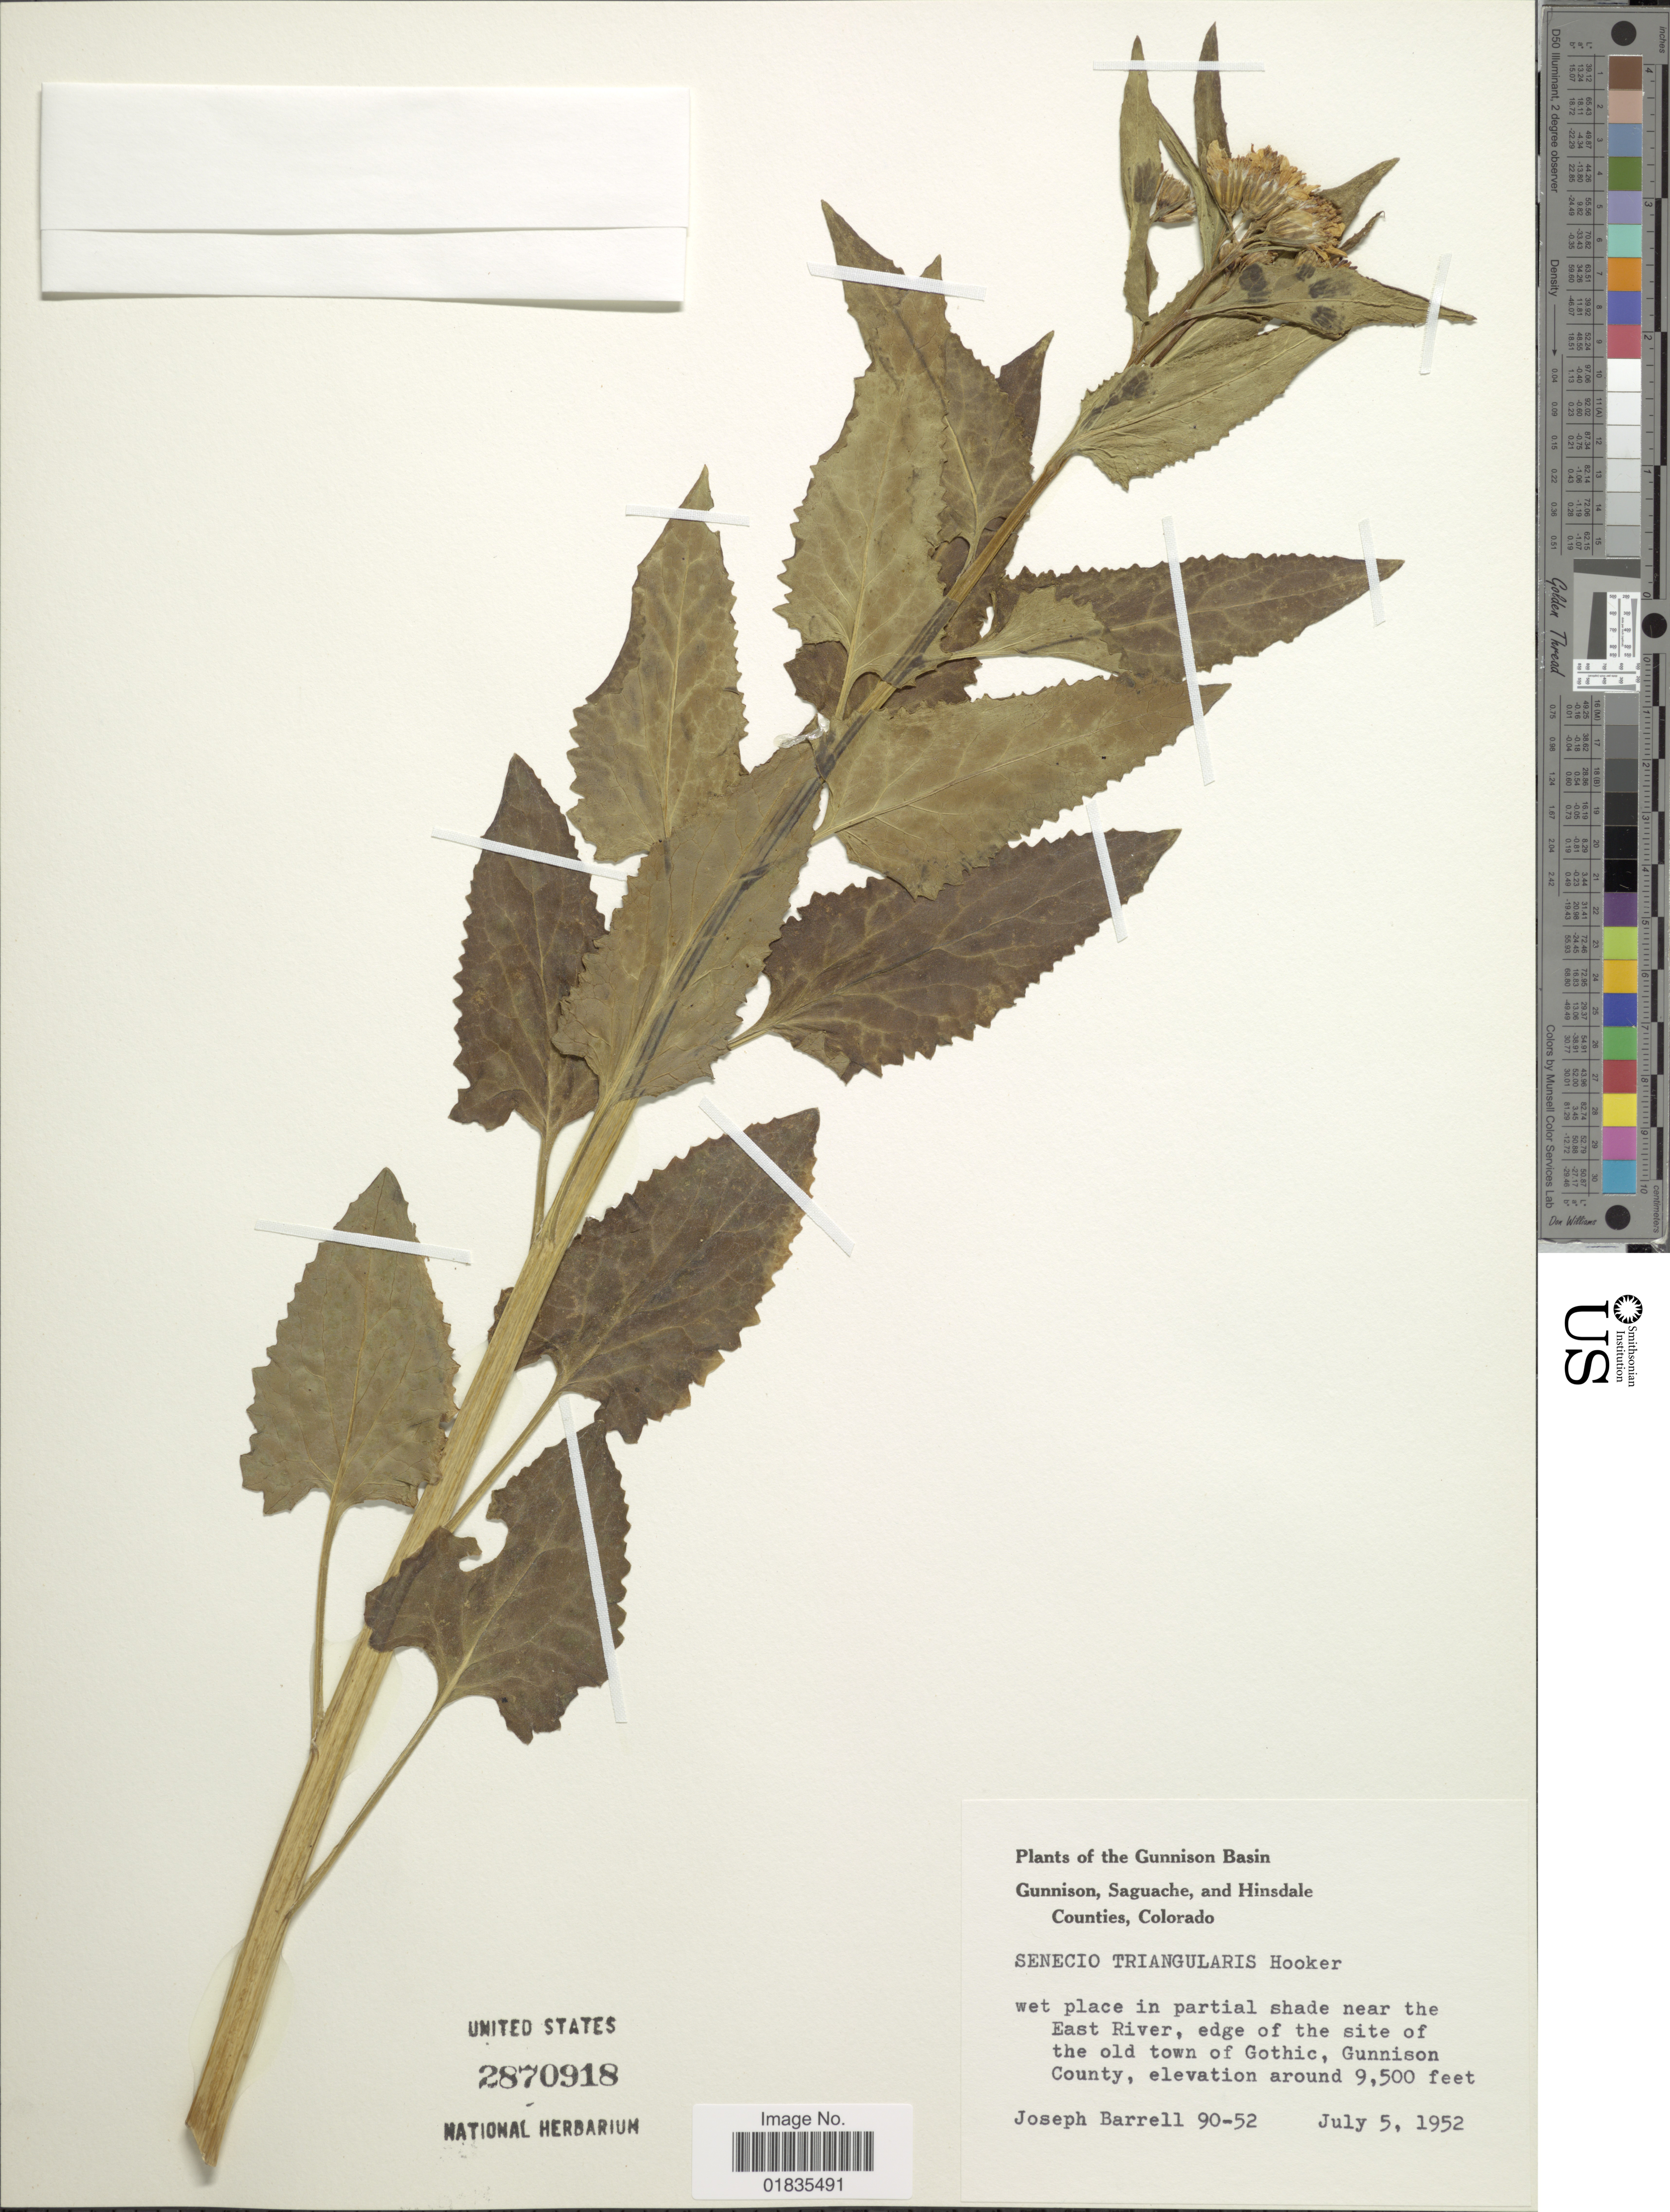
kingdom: Plantae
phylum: Tracheophyta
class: Magnoliopsida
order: Asterales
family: Asteraceae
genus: Senecio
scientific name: Senecio triangularis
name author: Hook.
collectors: J. Barrell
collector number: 90-52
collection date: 1952-07-05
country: United States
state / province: Colorado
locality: Gunnison Basin, Gunnison, Saguache, and Hinsdale Counties, wet place in partial shade near the East River, edge of the site of the old town of Gothic, Gunnison County.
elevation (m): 2896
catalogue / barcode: US 2870918